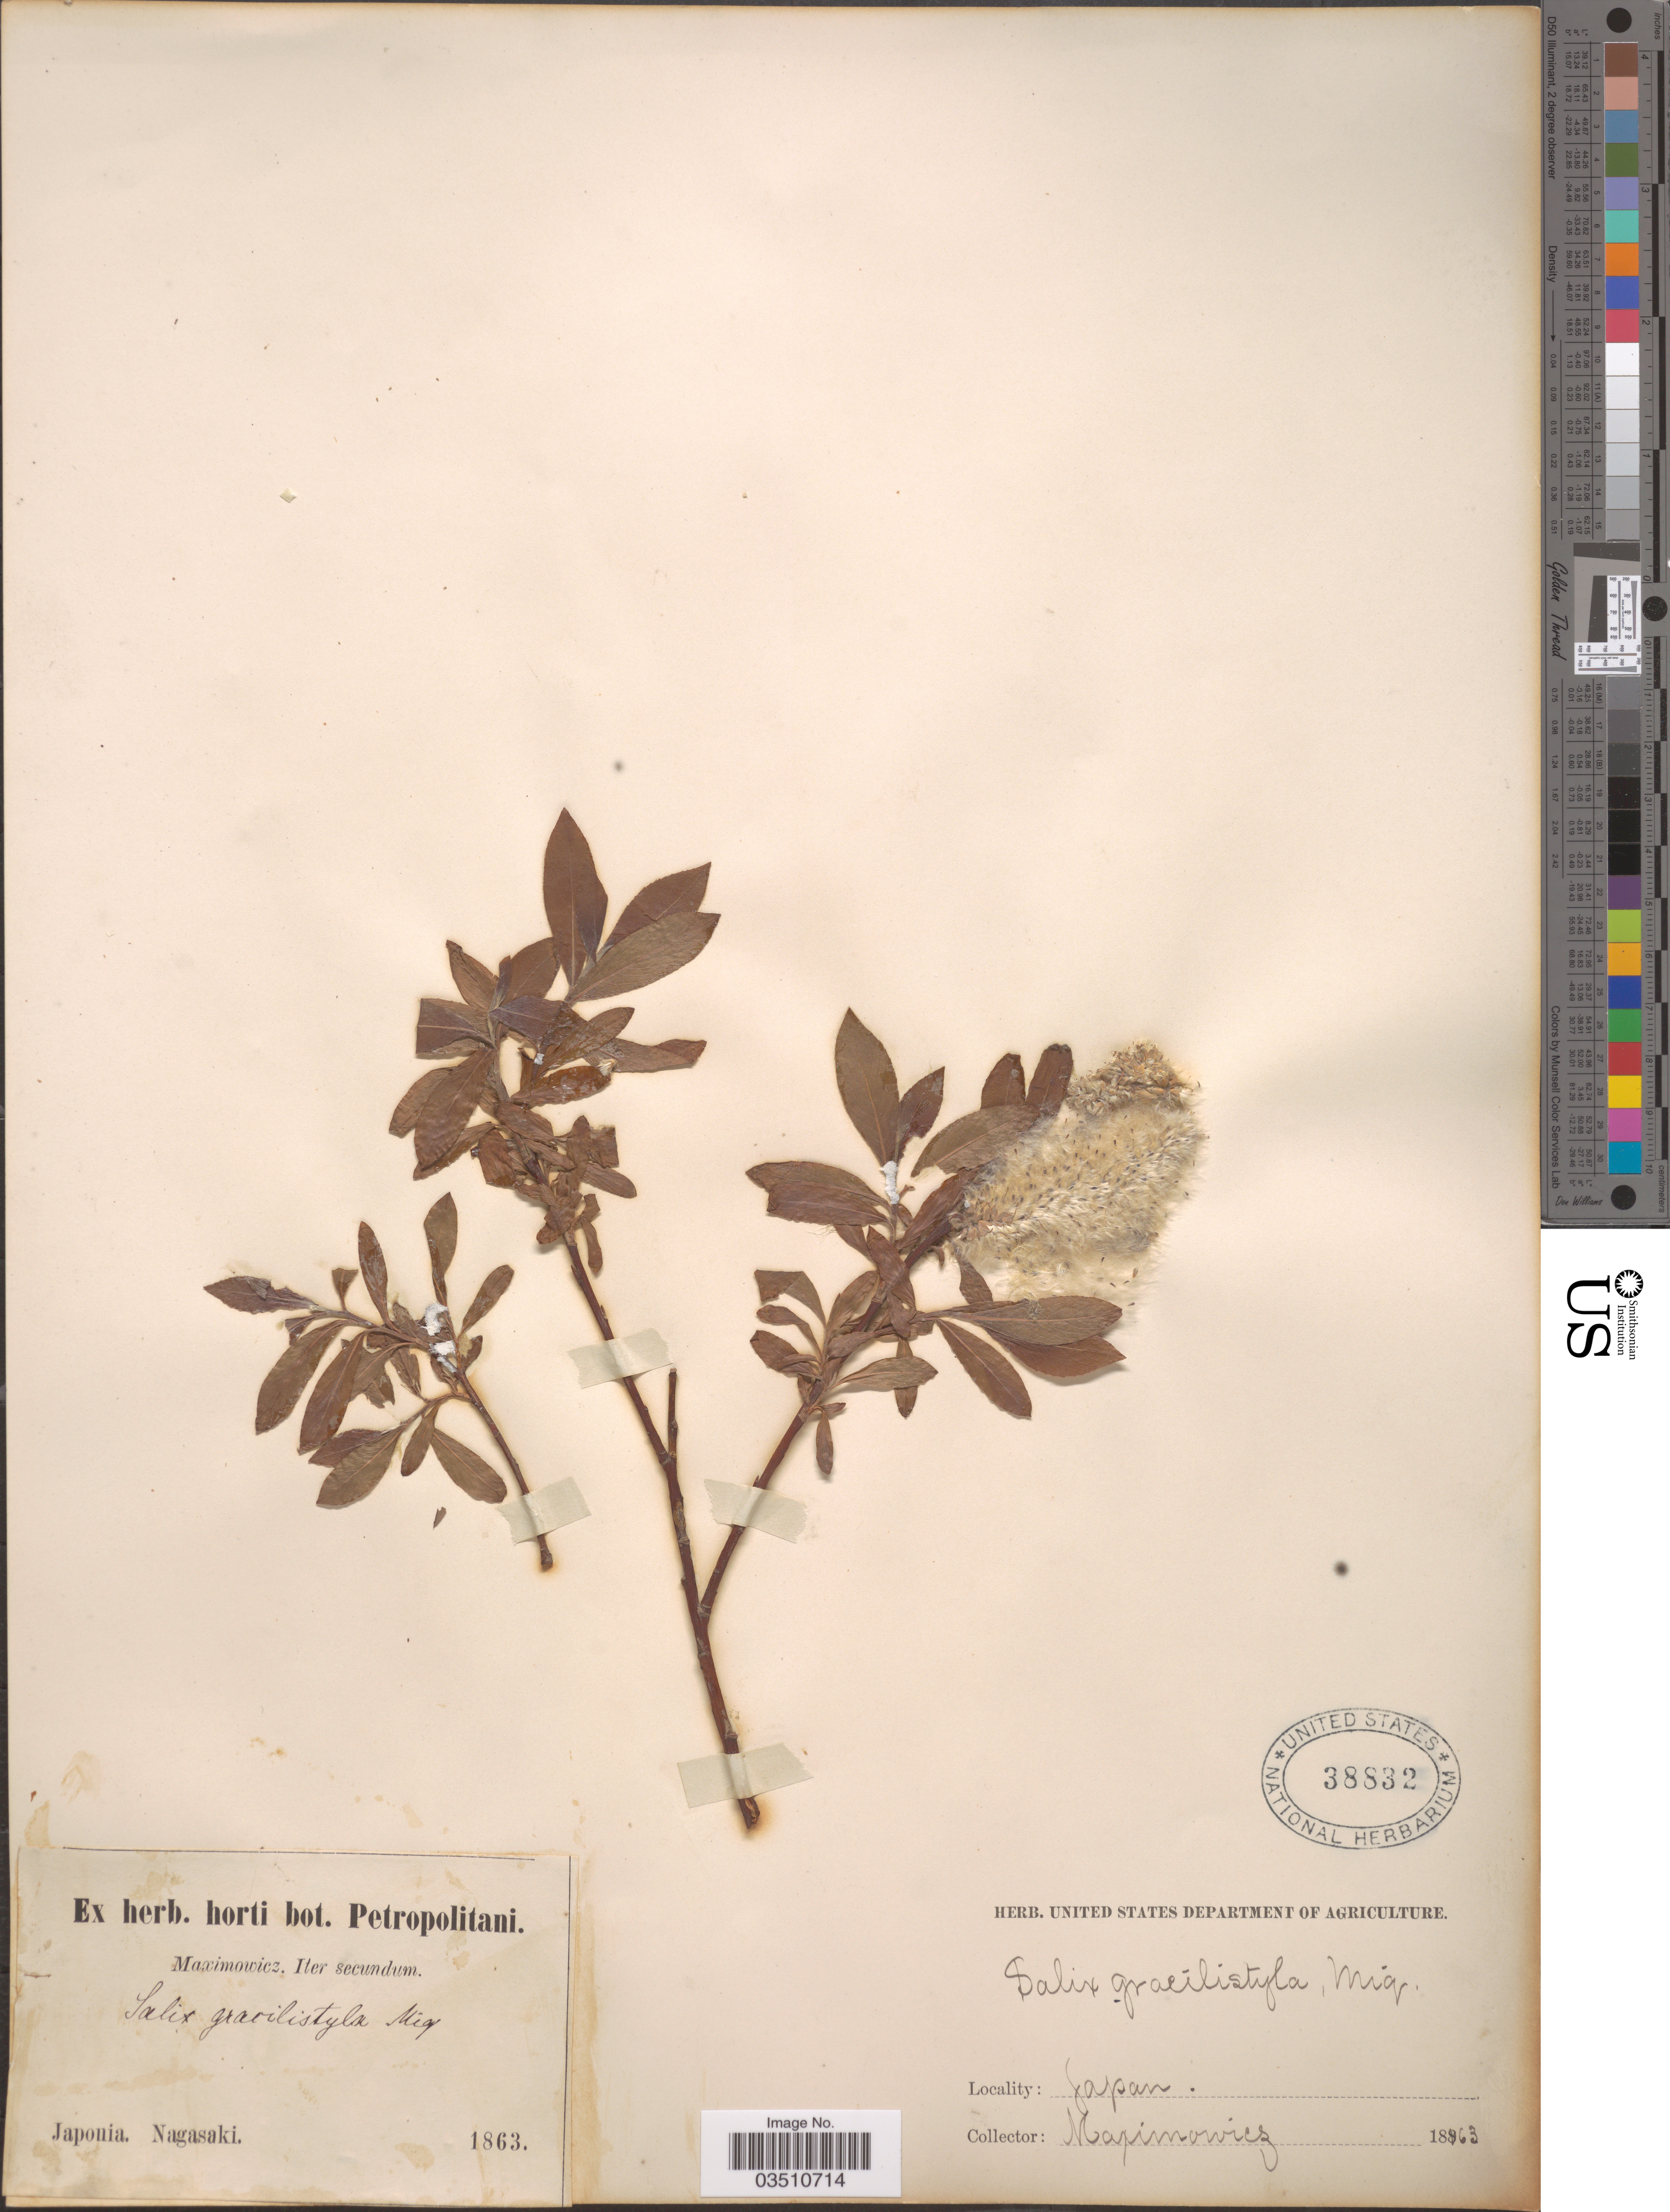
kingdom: Plantae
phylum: Tracheophyta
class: Magnoliopsida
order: Malpighiales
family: Salicaceae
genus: Salix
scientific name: Salix gracilistyla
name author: Miq.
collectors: Maximowicz, --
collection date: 1863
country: Japan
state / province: Nagasaki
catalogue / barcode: US 38832